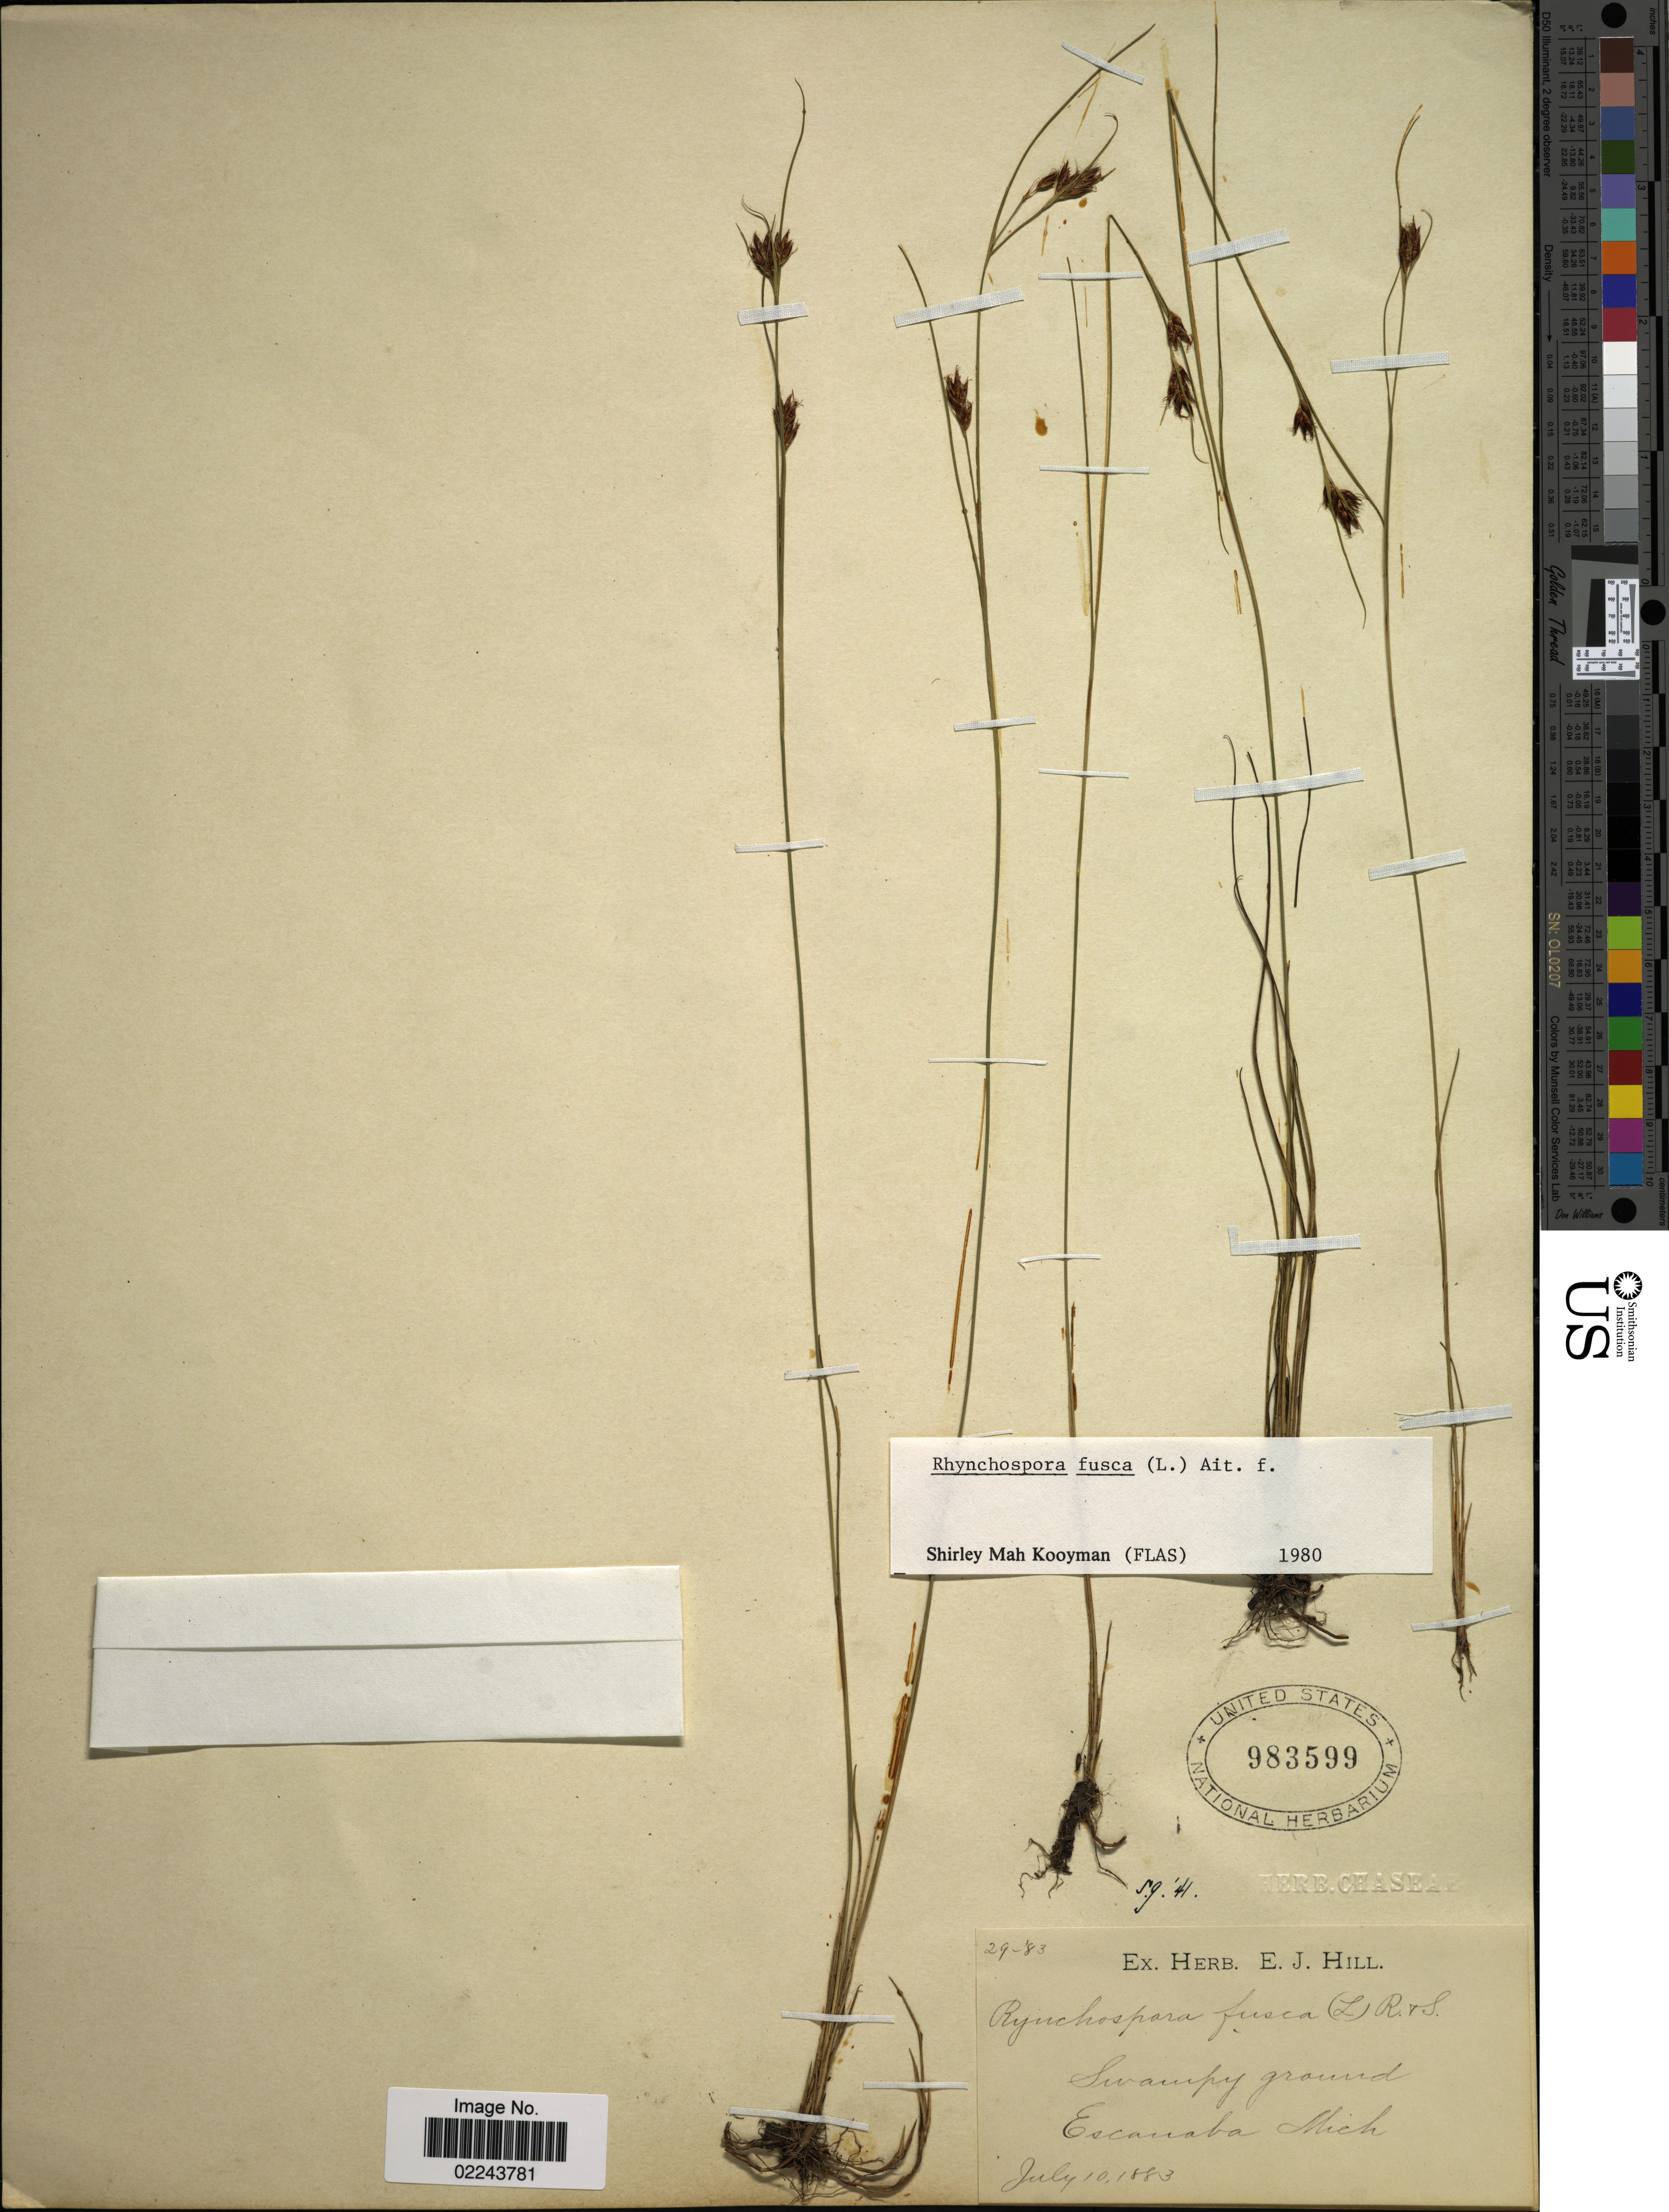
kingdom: Plantae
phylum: Tracheophyta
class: Liliopsida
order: Poales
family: Cyperaceae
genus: Rhynchospora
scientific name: Rhynchospora fusca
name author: (L.) W.T. Aiton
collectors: ex herb. E.J. Hill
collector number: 29-83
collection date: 1883-07-10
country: United States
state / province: Michigan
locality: Escanaba, Mich.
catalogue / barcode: US 983599